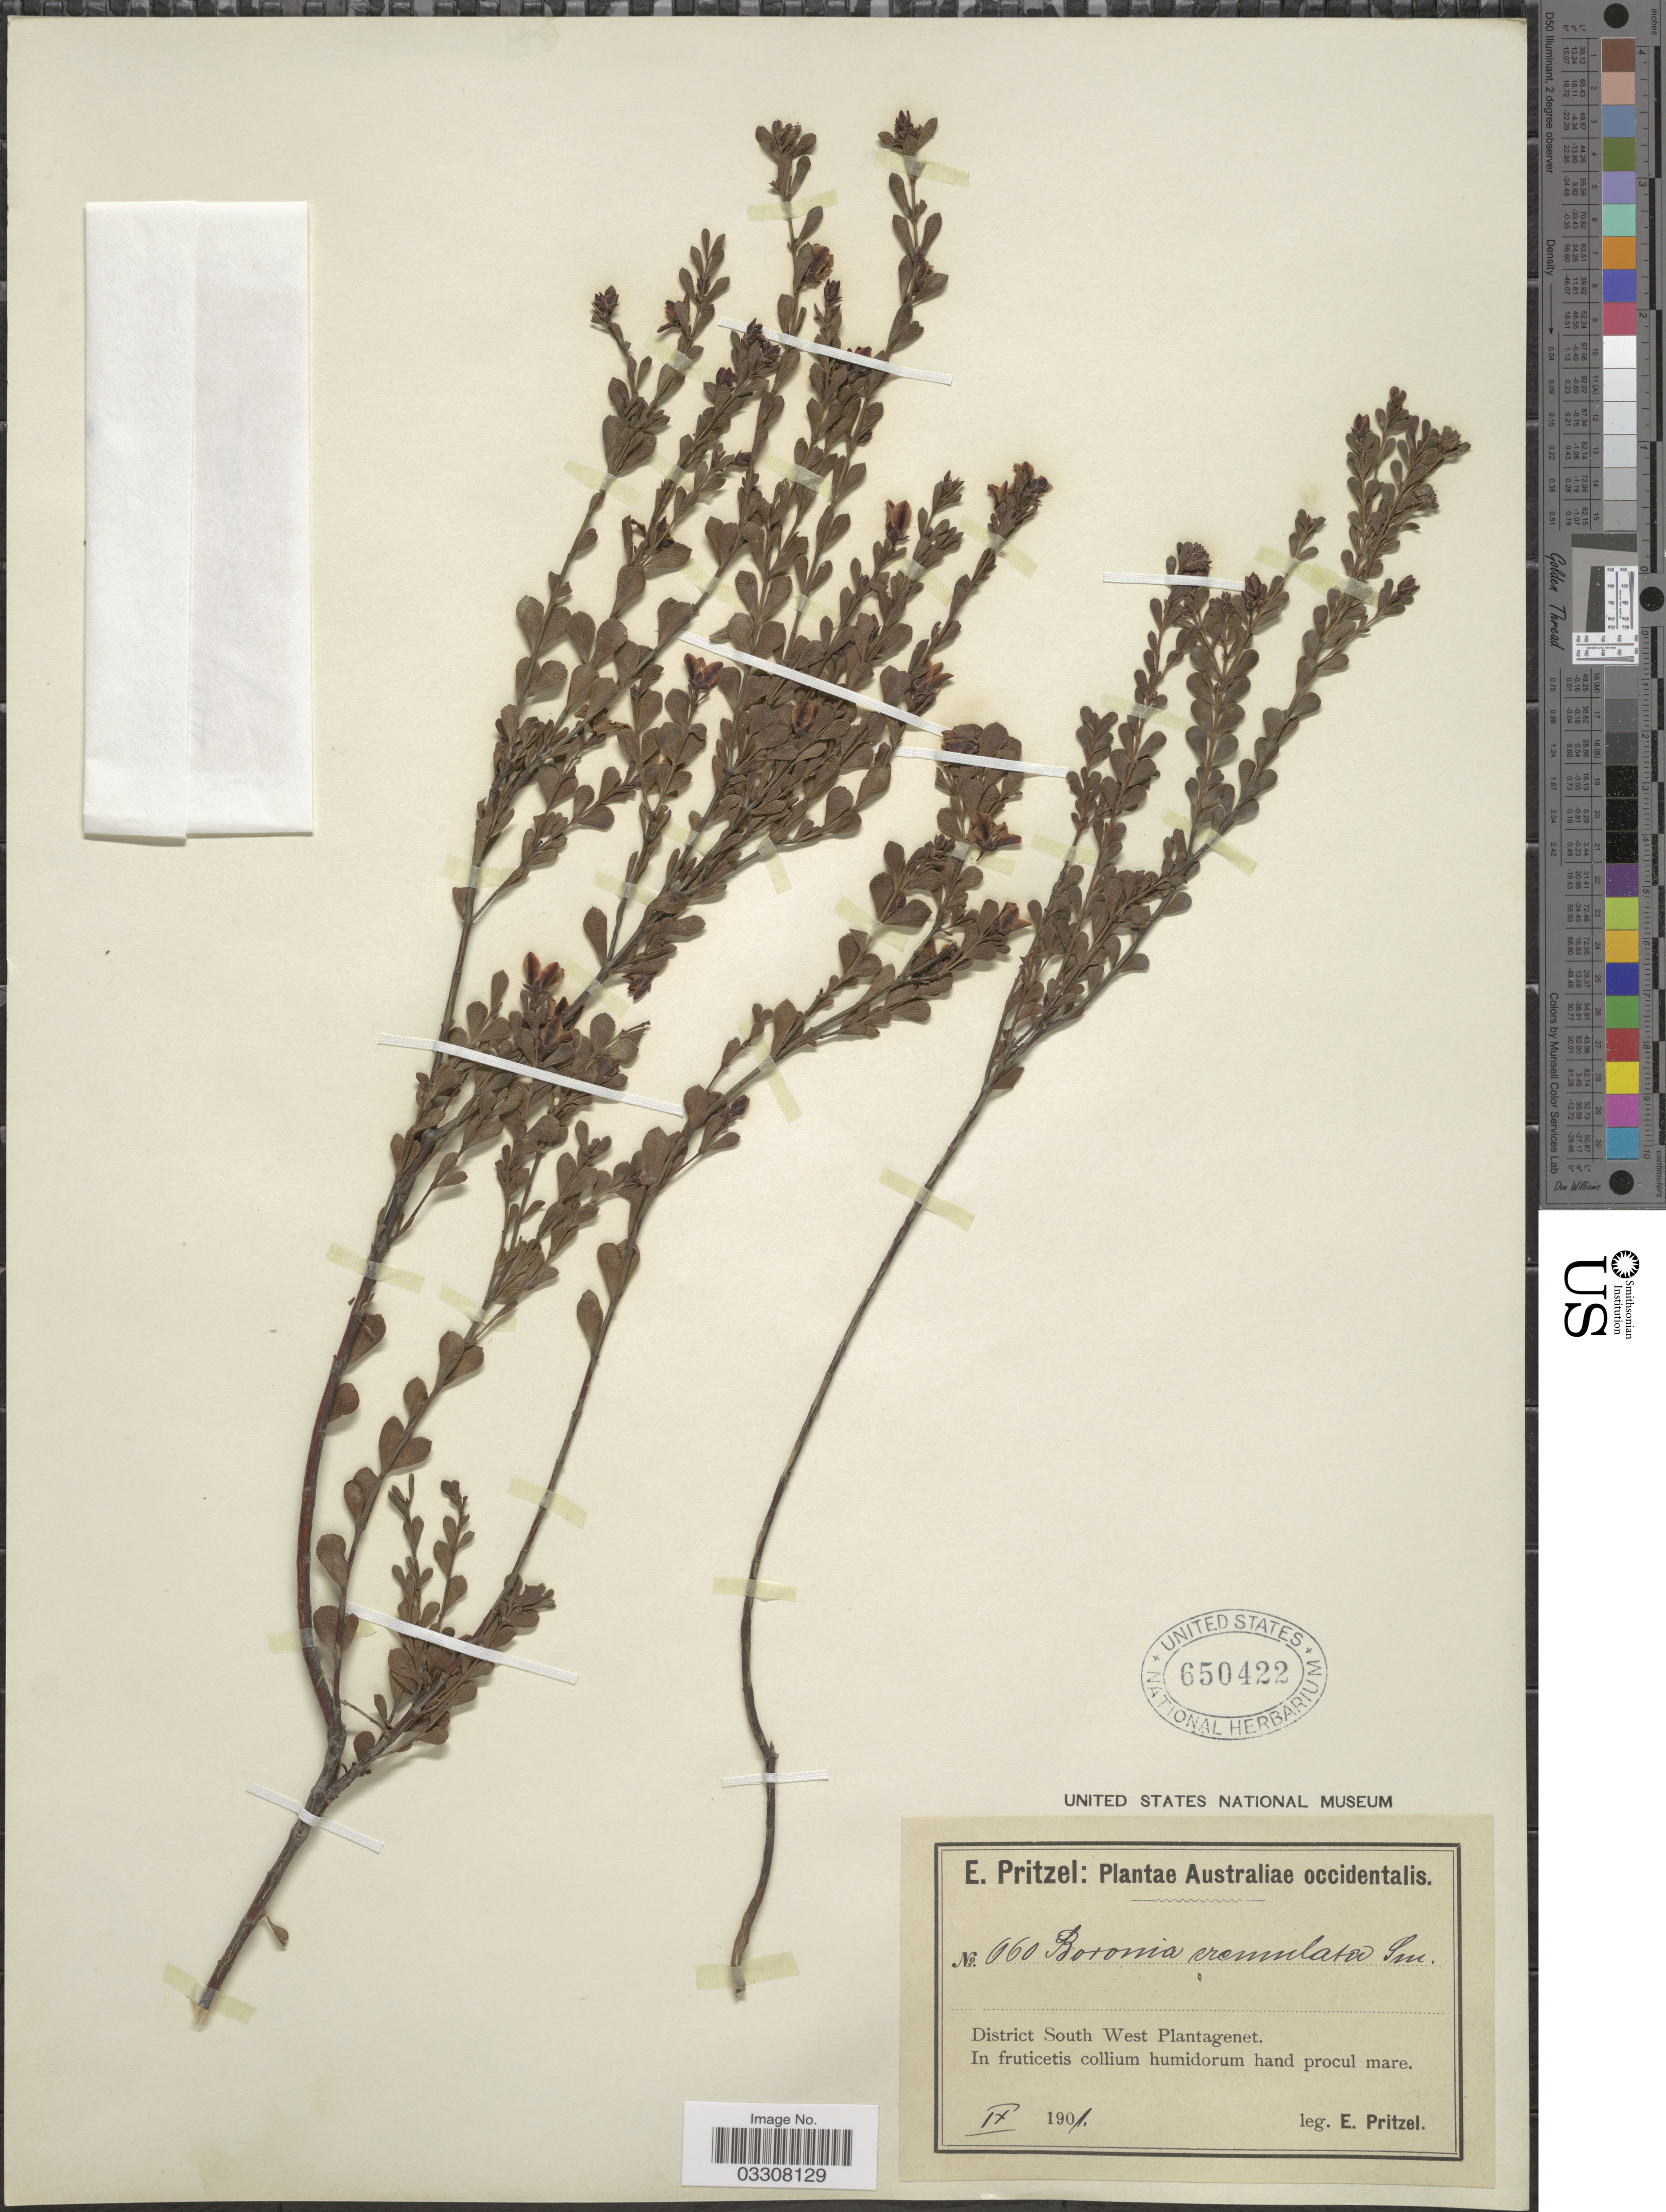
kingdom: Plantae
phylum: Tracheophyta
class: Magnoliopsida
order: Sapindales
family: Rutaceae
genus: Boronia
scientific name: Boronia crenulata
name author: Sm.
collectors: E. G. Pritzel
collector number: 660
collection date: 1901-09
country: Australia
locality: Australiae occidentalis. District South West Plantagenet.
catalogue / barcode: US 650422